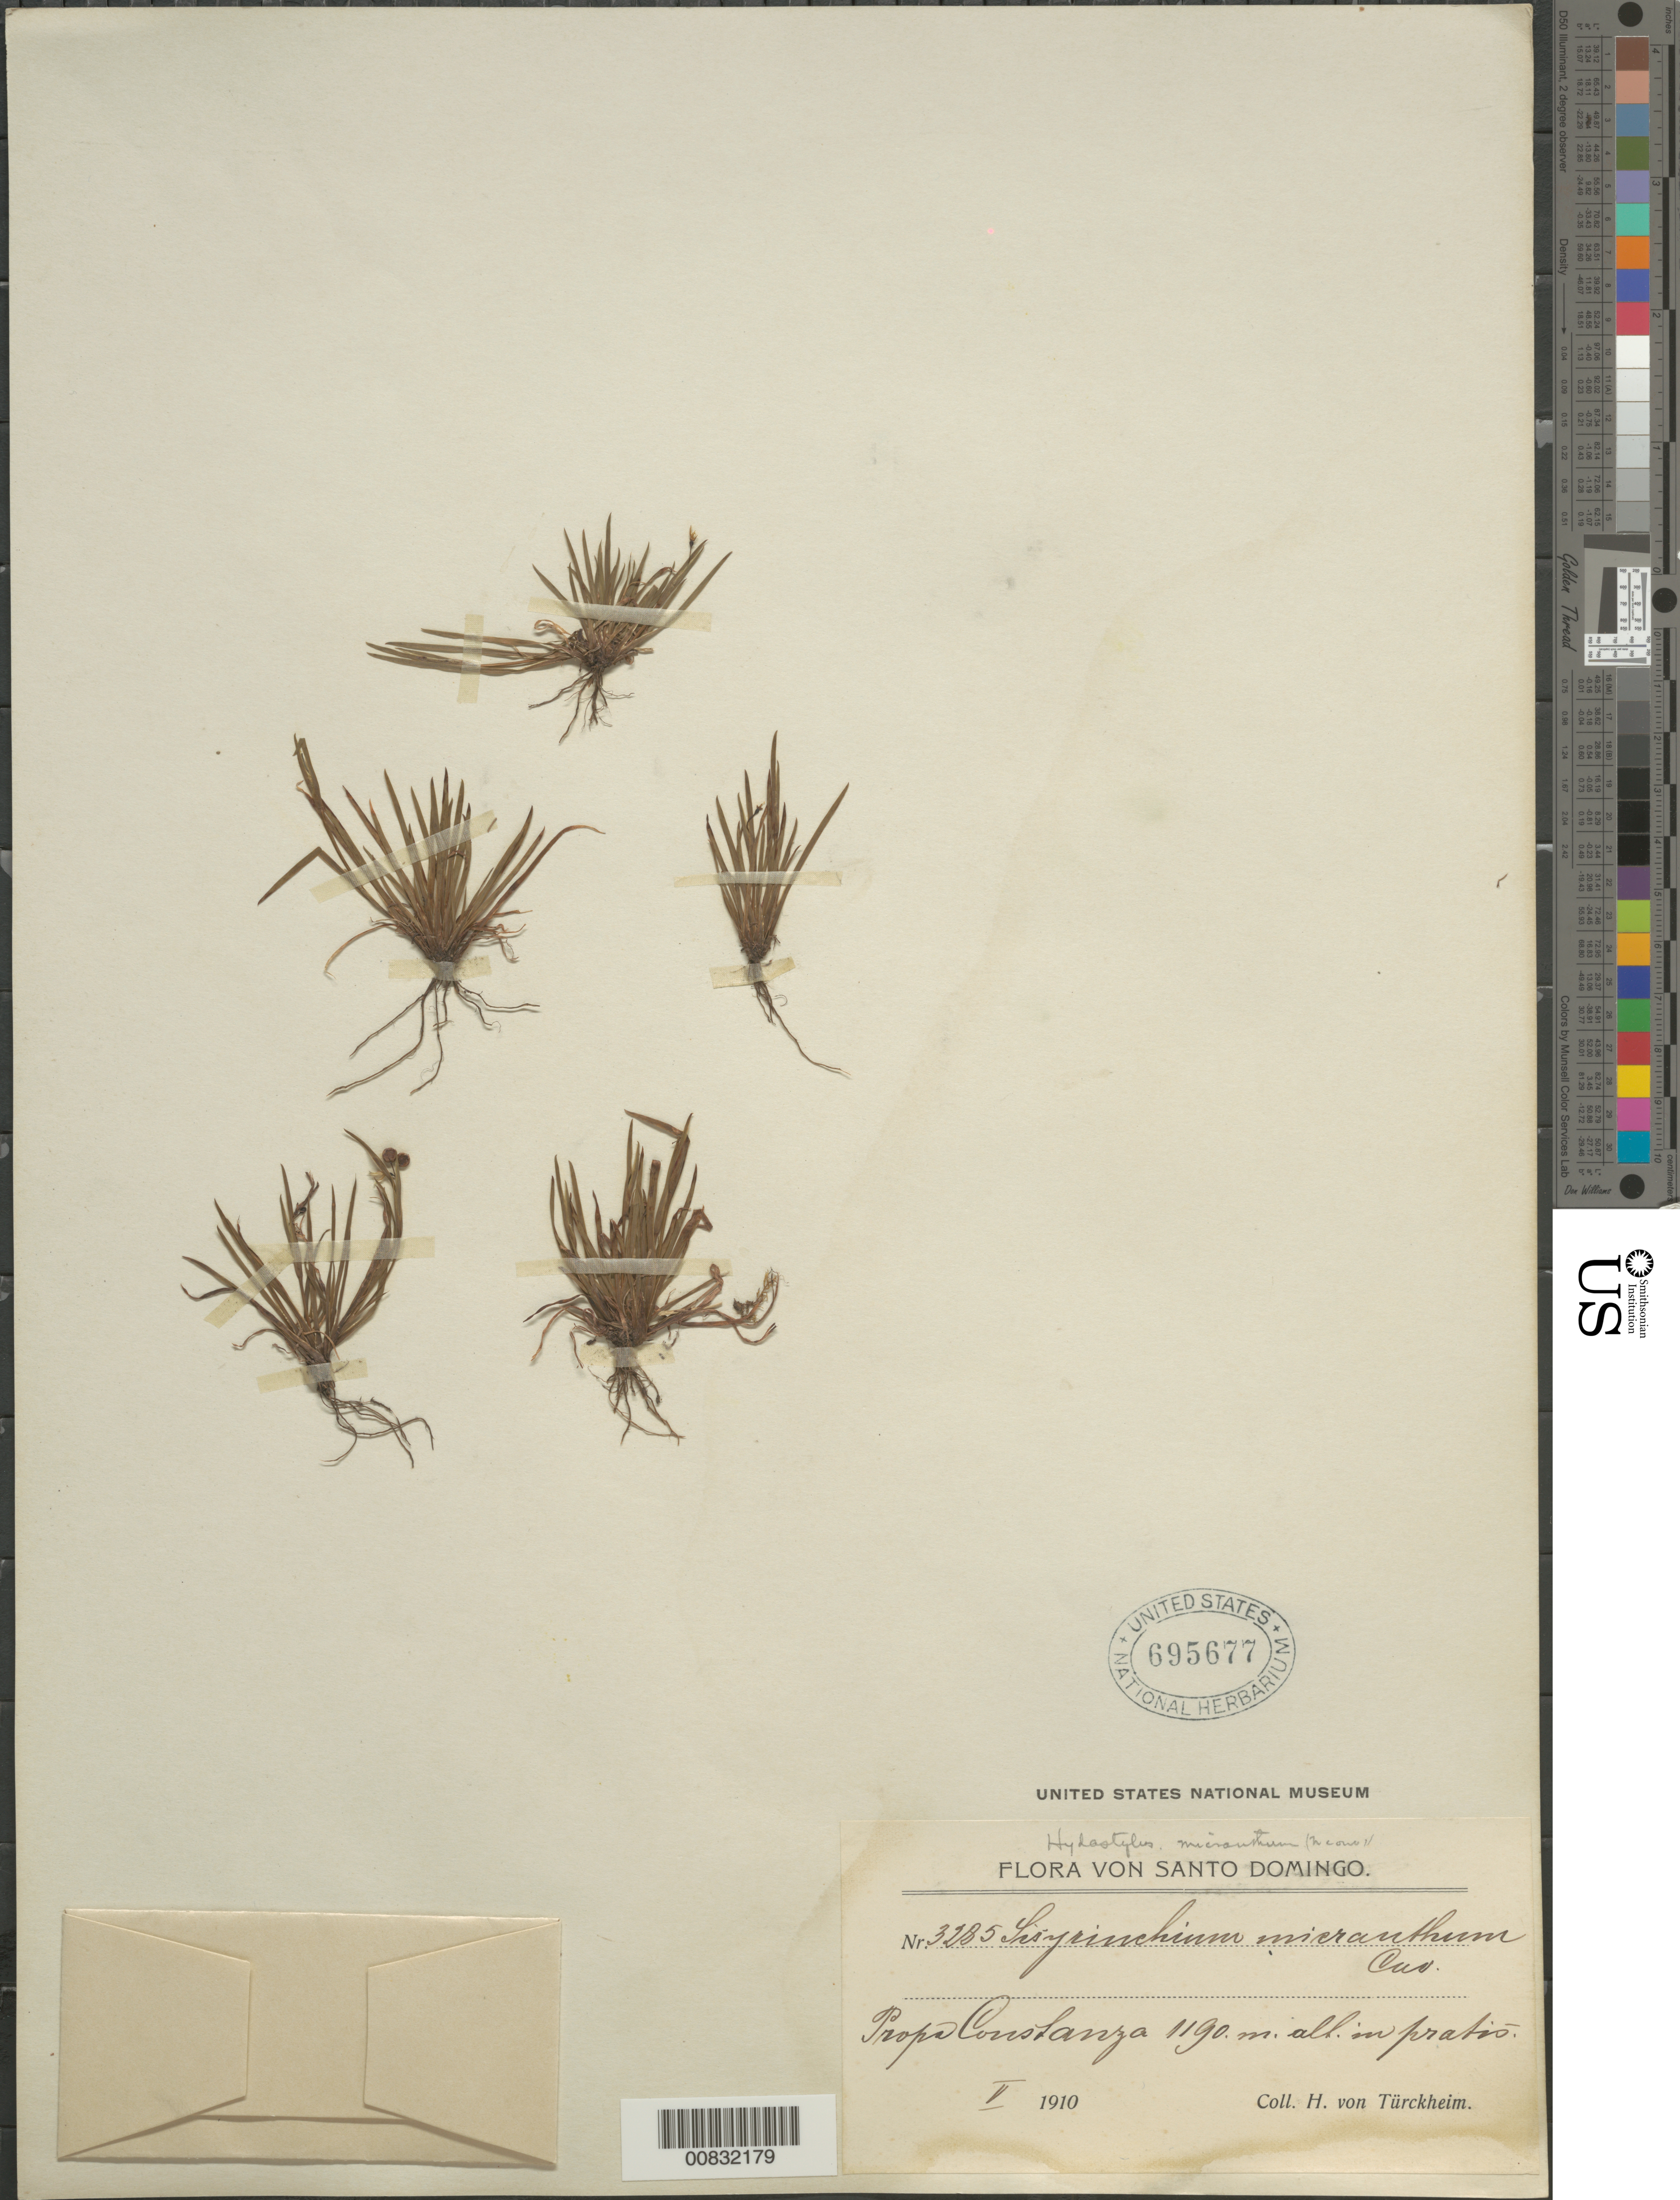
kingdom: Plantae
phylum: Tracheophyta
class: Liliopsida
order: Asparagales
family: Iridaceae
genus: Sisyrinchium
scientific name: Sisyrinchium micranthum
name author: Cav.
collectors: H. von Türckheim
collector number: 3285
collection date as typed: May 1910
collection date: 1910-05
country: Dominican Republic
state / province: La Vega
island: Hispaniola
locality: Prope Constanza.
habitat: In pratis.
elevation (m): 1190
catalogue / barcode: US 695677